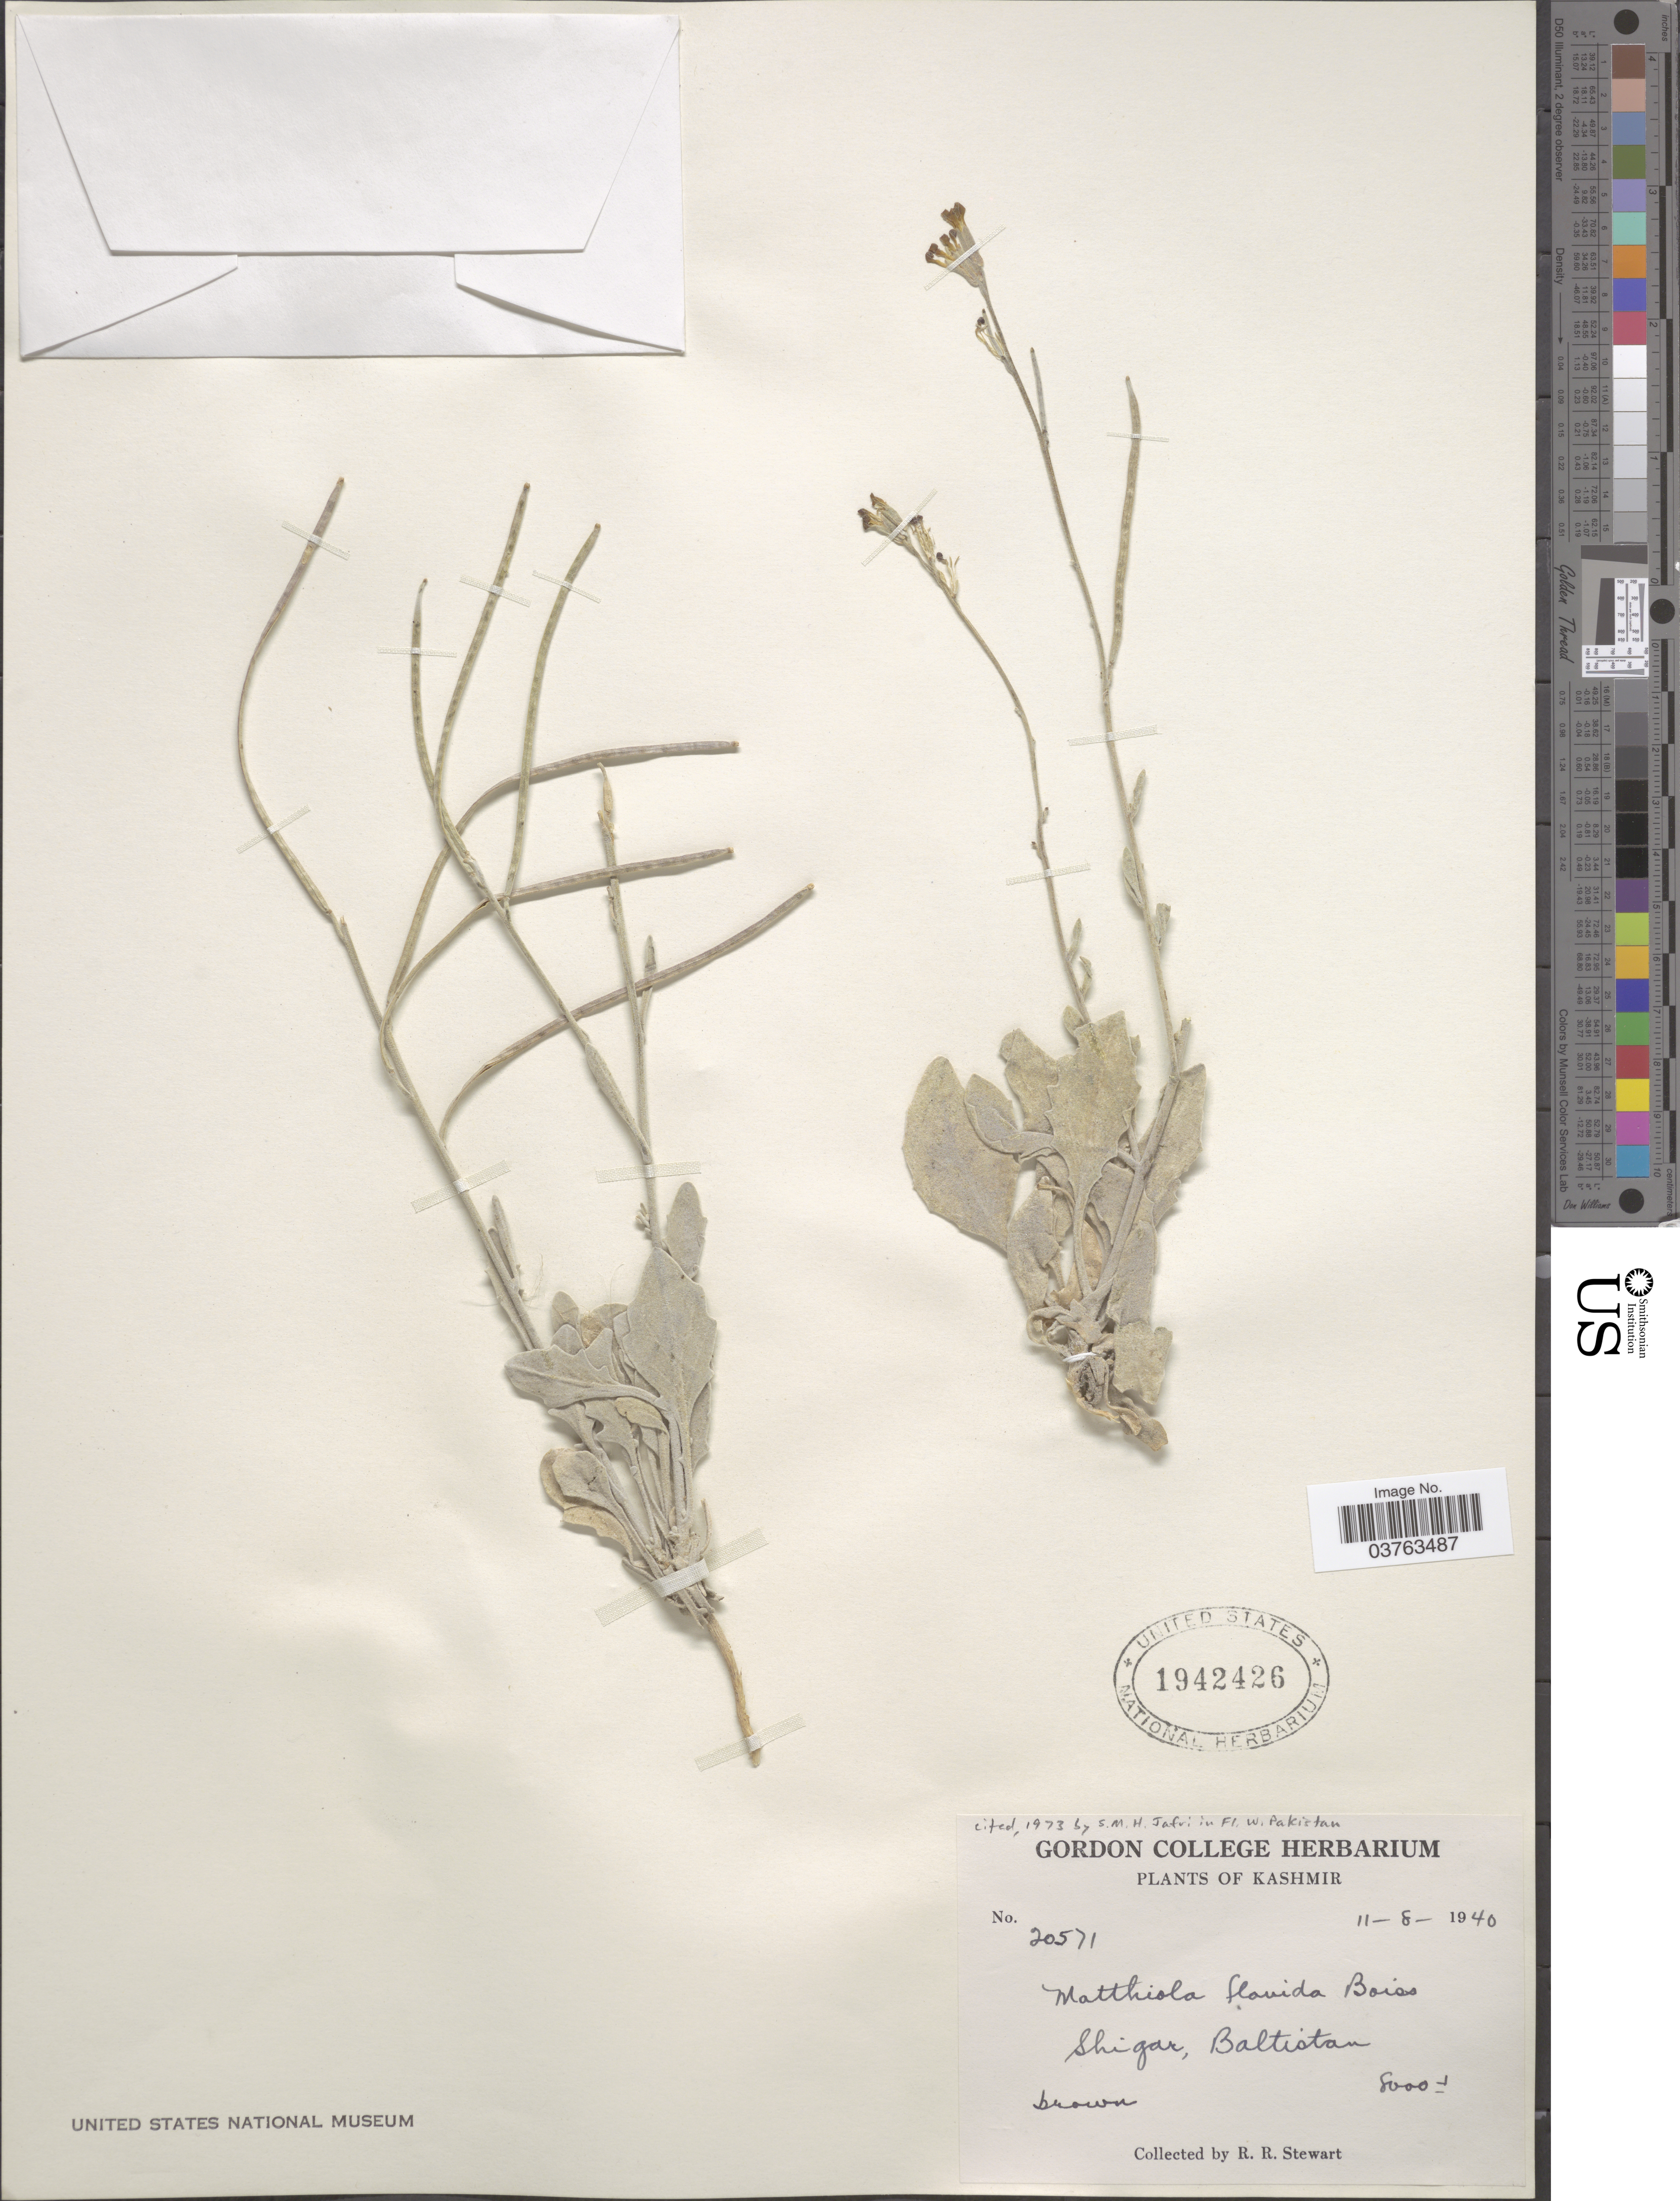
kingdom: Plantae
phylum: Tracheophyta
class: Magnoliopsida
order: Brassicales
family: Brassicaceae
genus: Matthiola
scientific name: Matthiola flavida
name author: Boiss.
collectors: R. Stewart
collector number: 20571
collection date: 1940-08-11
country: India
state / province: Jammu and Kashmir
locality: Kashmir. Shigar, Baltistan.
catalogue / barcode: US 1942426